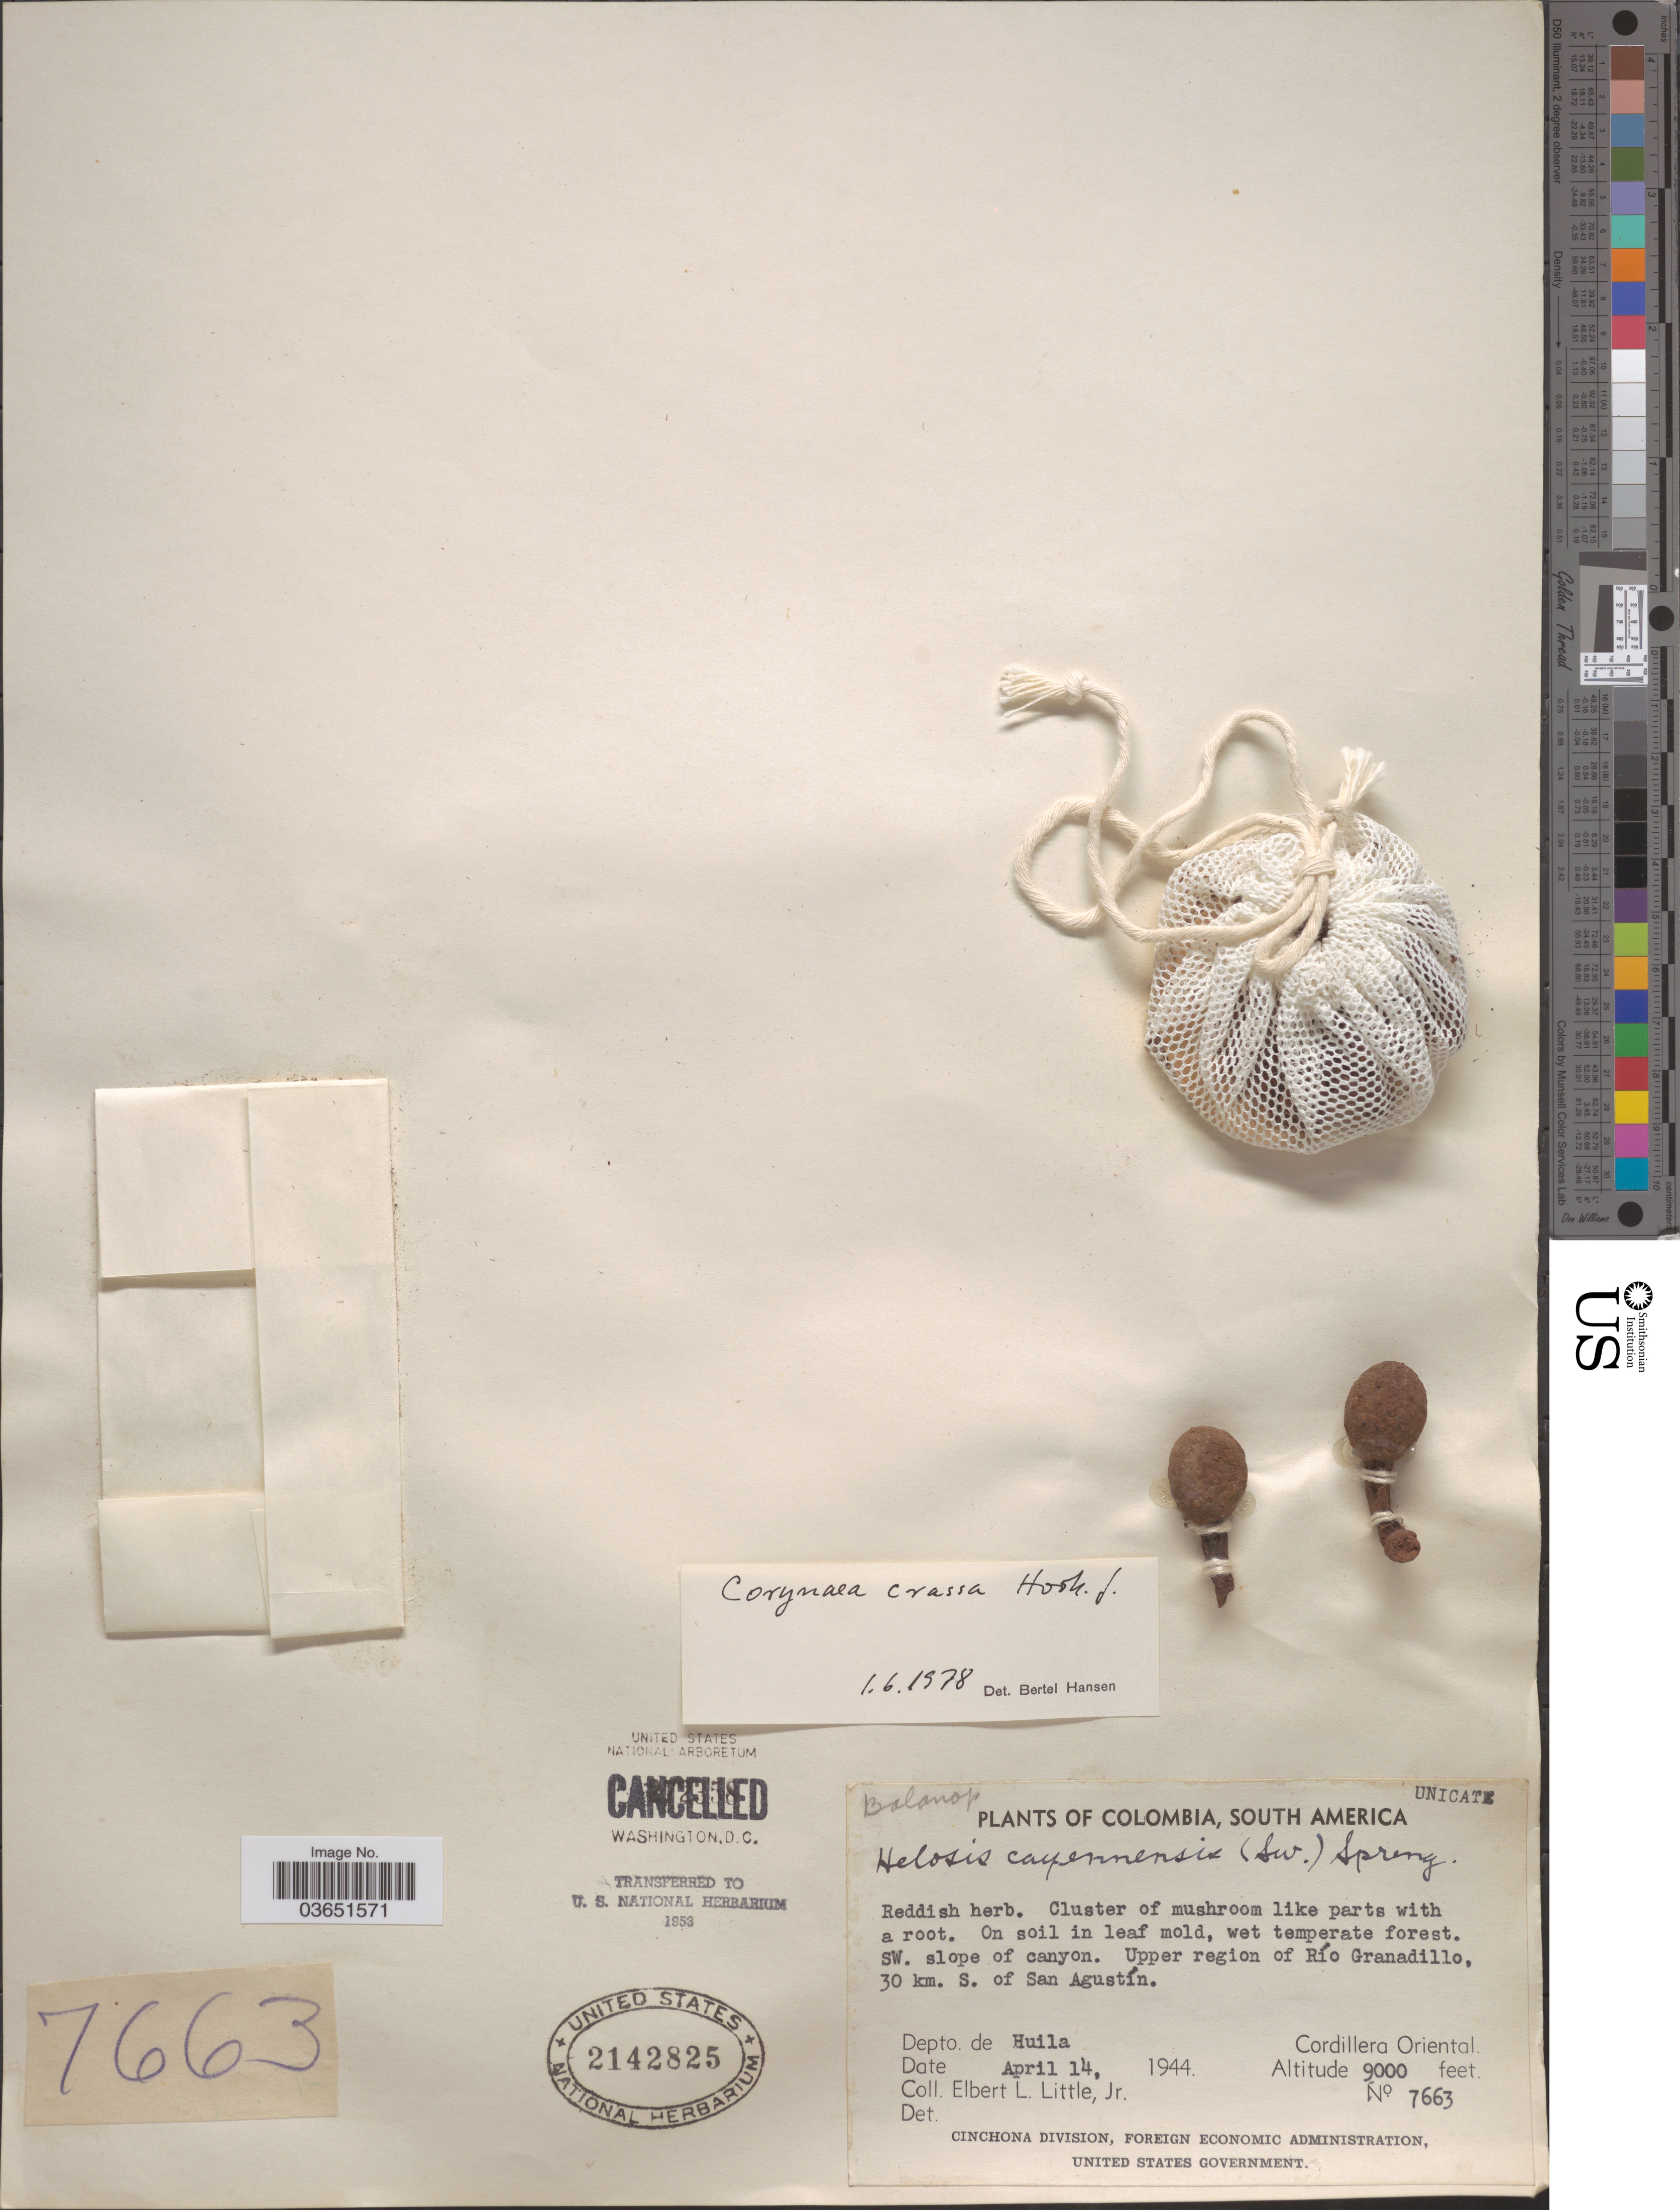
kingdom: Plantae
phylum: Tracheophyta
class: Magnoliopsida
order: Santalales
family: Balanophoraceae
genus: Corynaea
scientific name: Corynaea crassa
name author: Hook. f.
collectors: E. L. Little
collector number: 7663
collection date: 1944-04-14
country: Colombia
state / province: Huila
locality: SW. slope of canyon. Upper region of Río Granadillo, 30 km. S. of San Agustín. Depto. del Huila. Cordillera Oriental.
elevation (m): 2743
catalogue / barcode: US 2142825